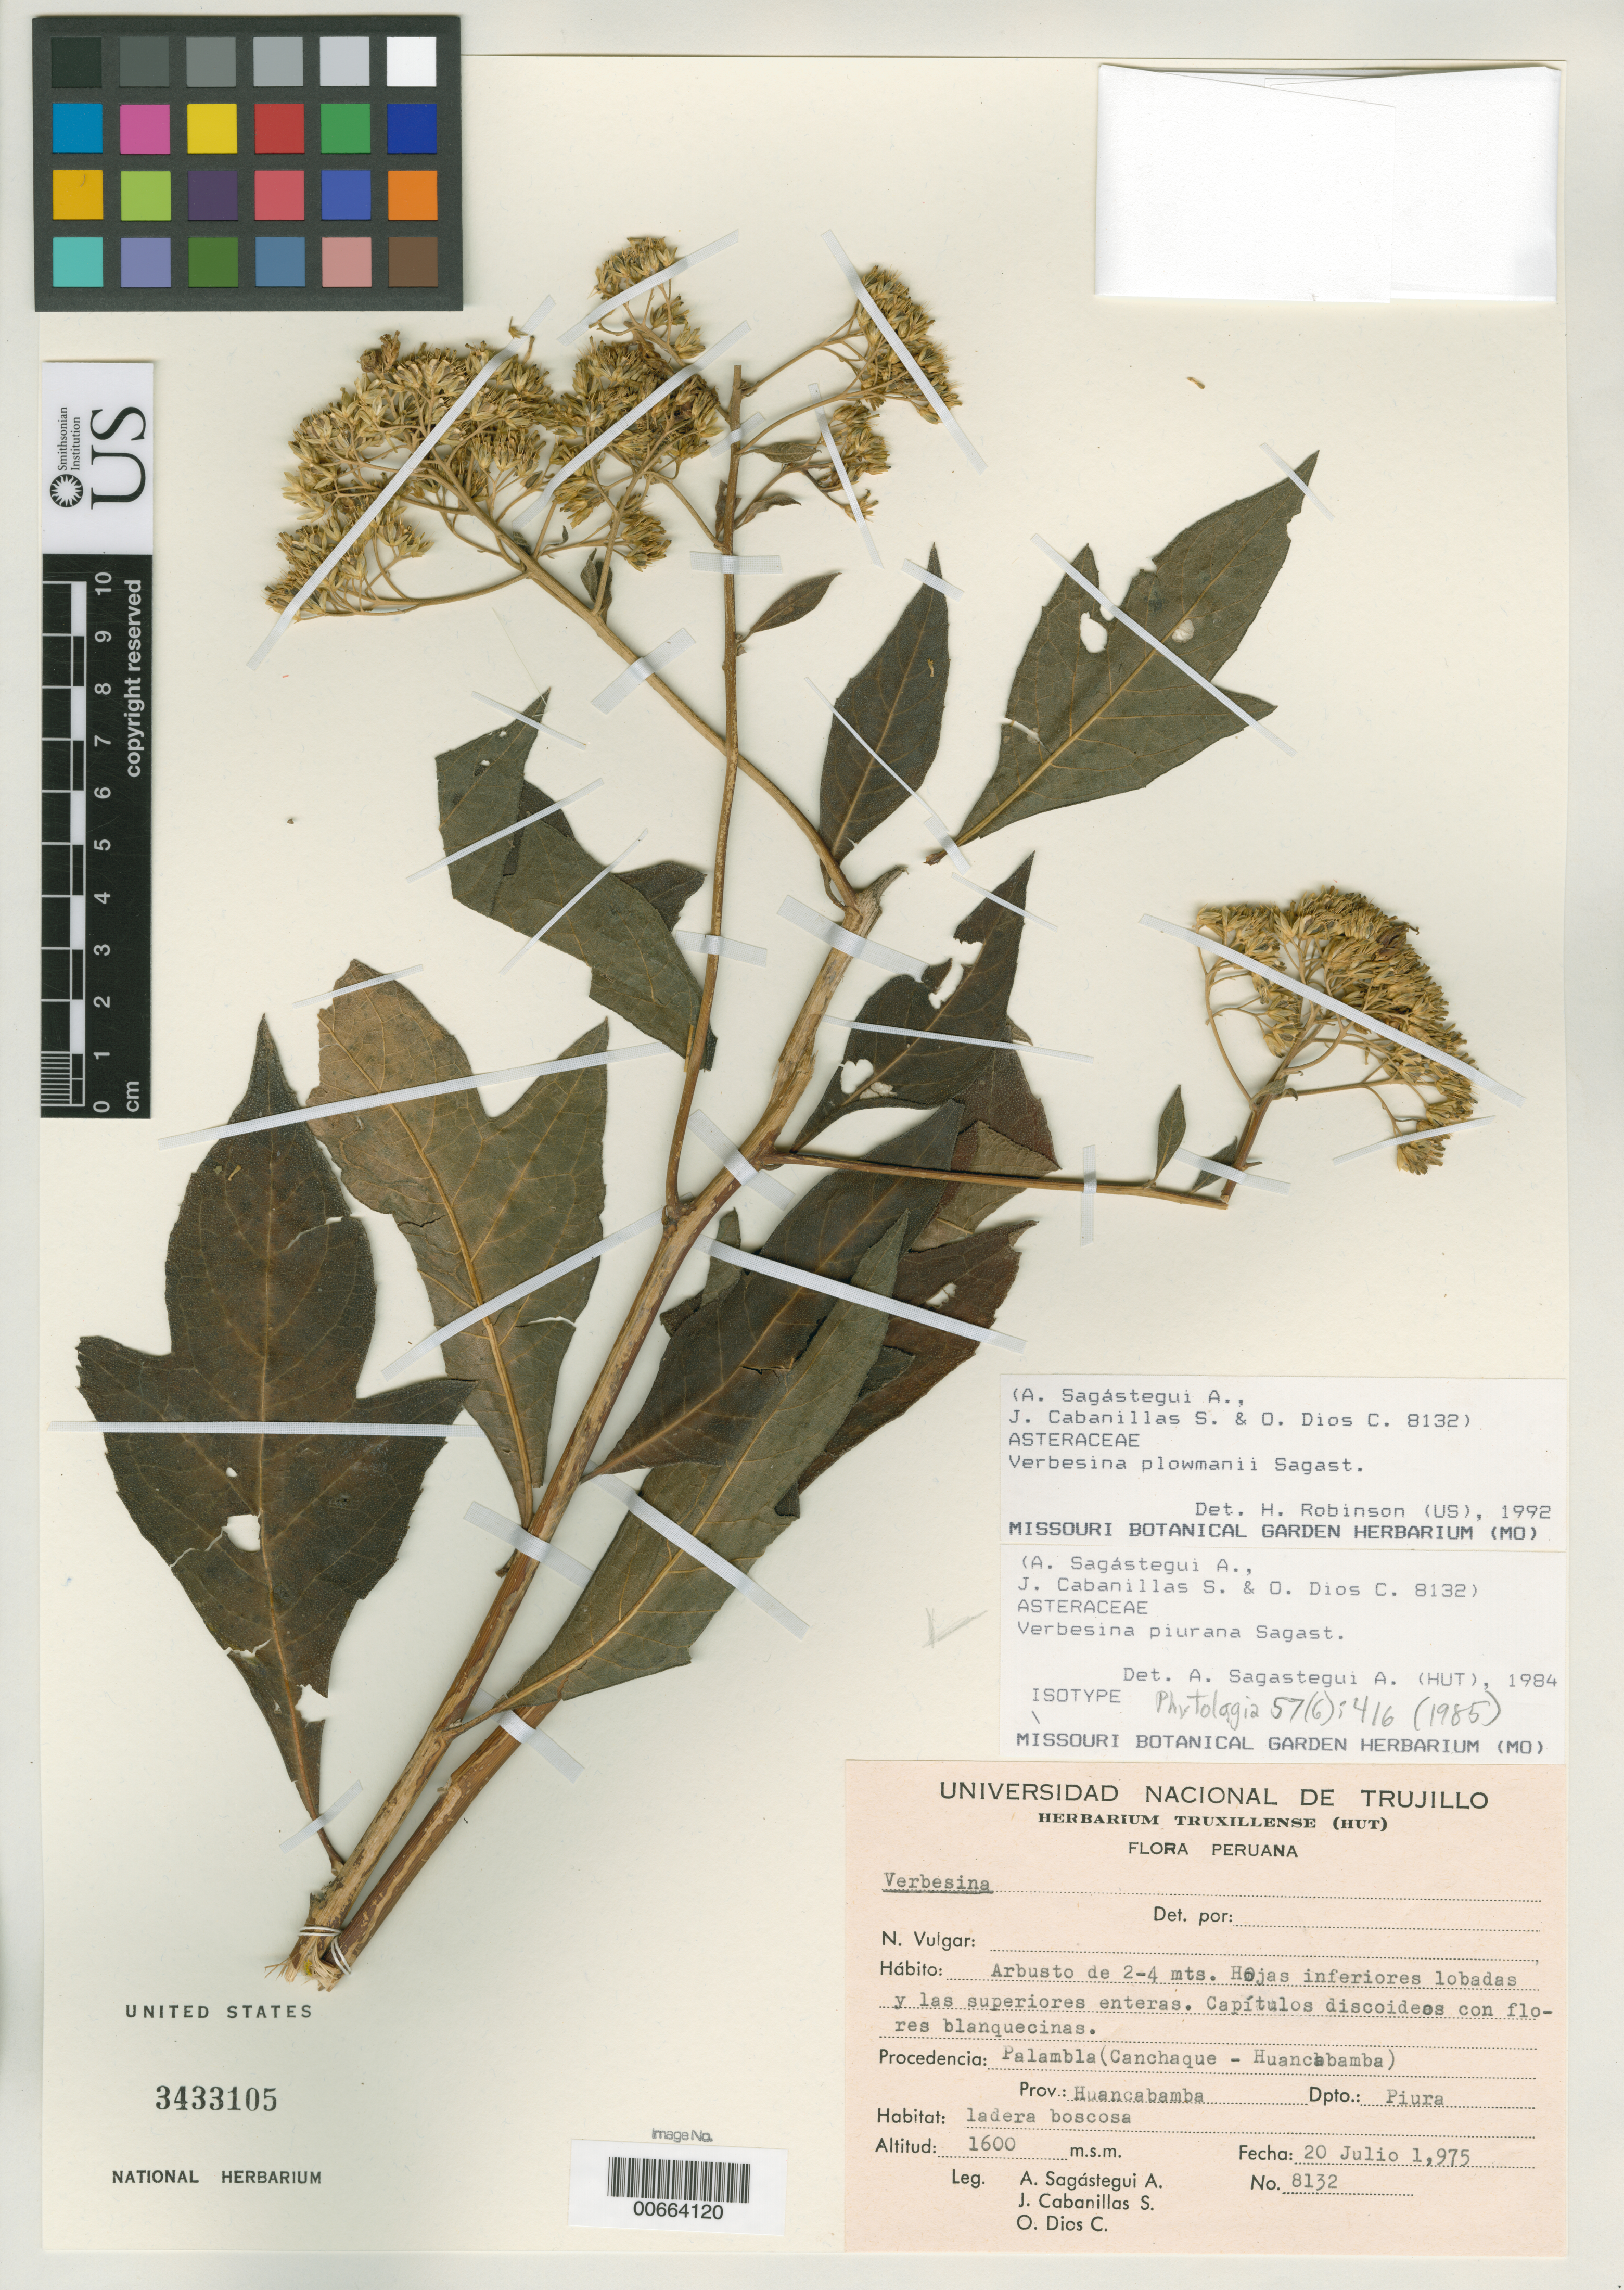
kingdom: Plantae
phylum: Tracheophyta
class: Magnoliopsida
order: Asterales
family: Asteraceae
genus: Verbesina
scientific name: Verbesina piurana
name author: Sagást.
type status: Isotype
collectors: A. Sagástegui A., J. Cabanillas & O. Dios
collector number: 8132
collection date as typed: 20 Jul 1975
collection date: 1975-07-20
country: Peru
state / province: Piura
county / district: Huancabamba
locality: Palambla (Canchaque - Huancabamba).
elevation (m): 1600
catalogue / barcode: US 3433105